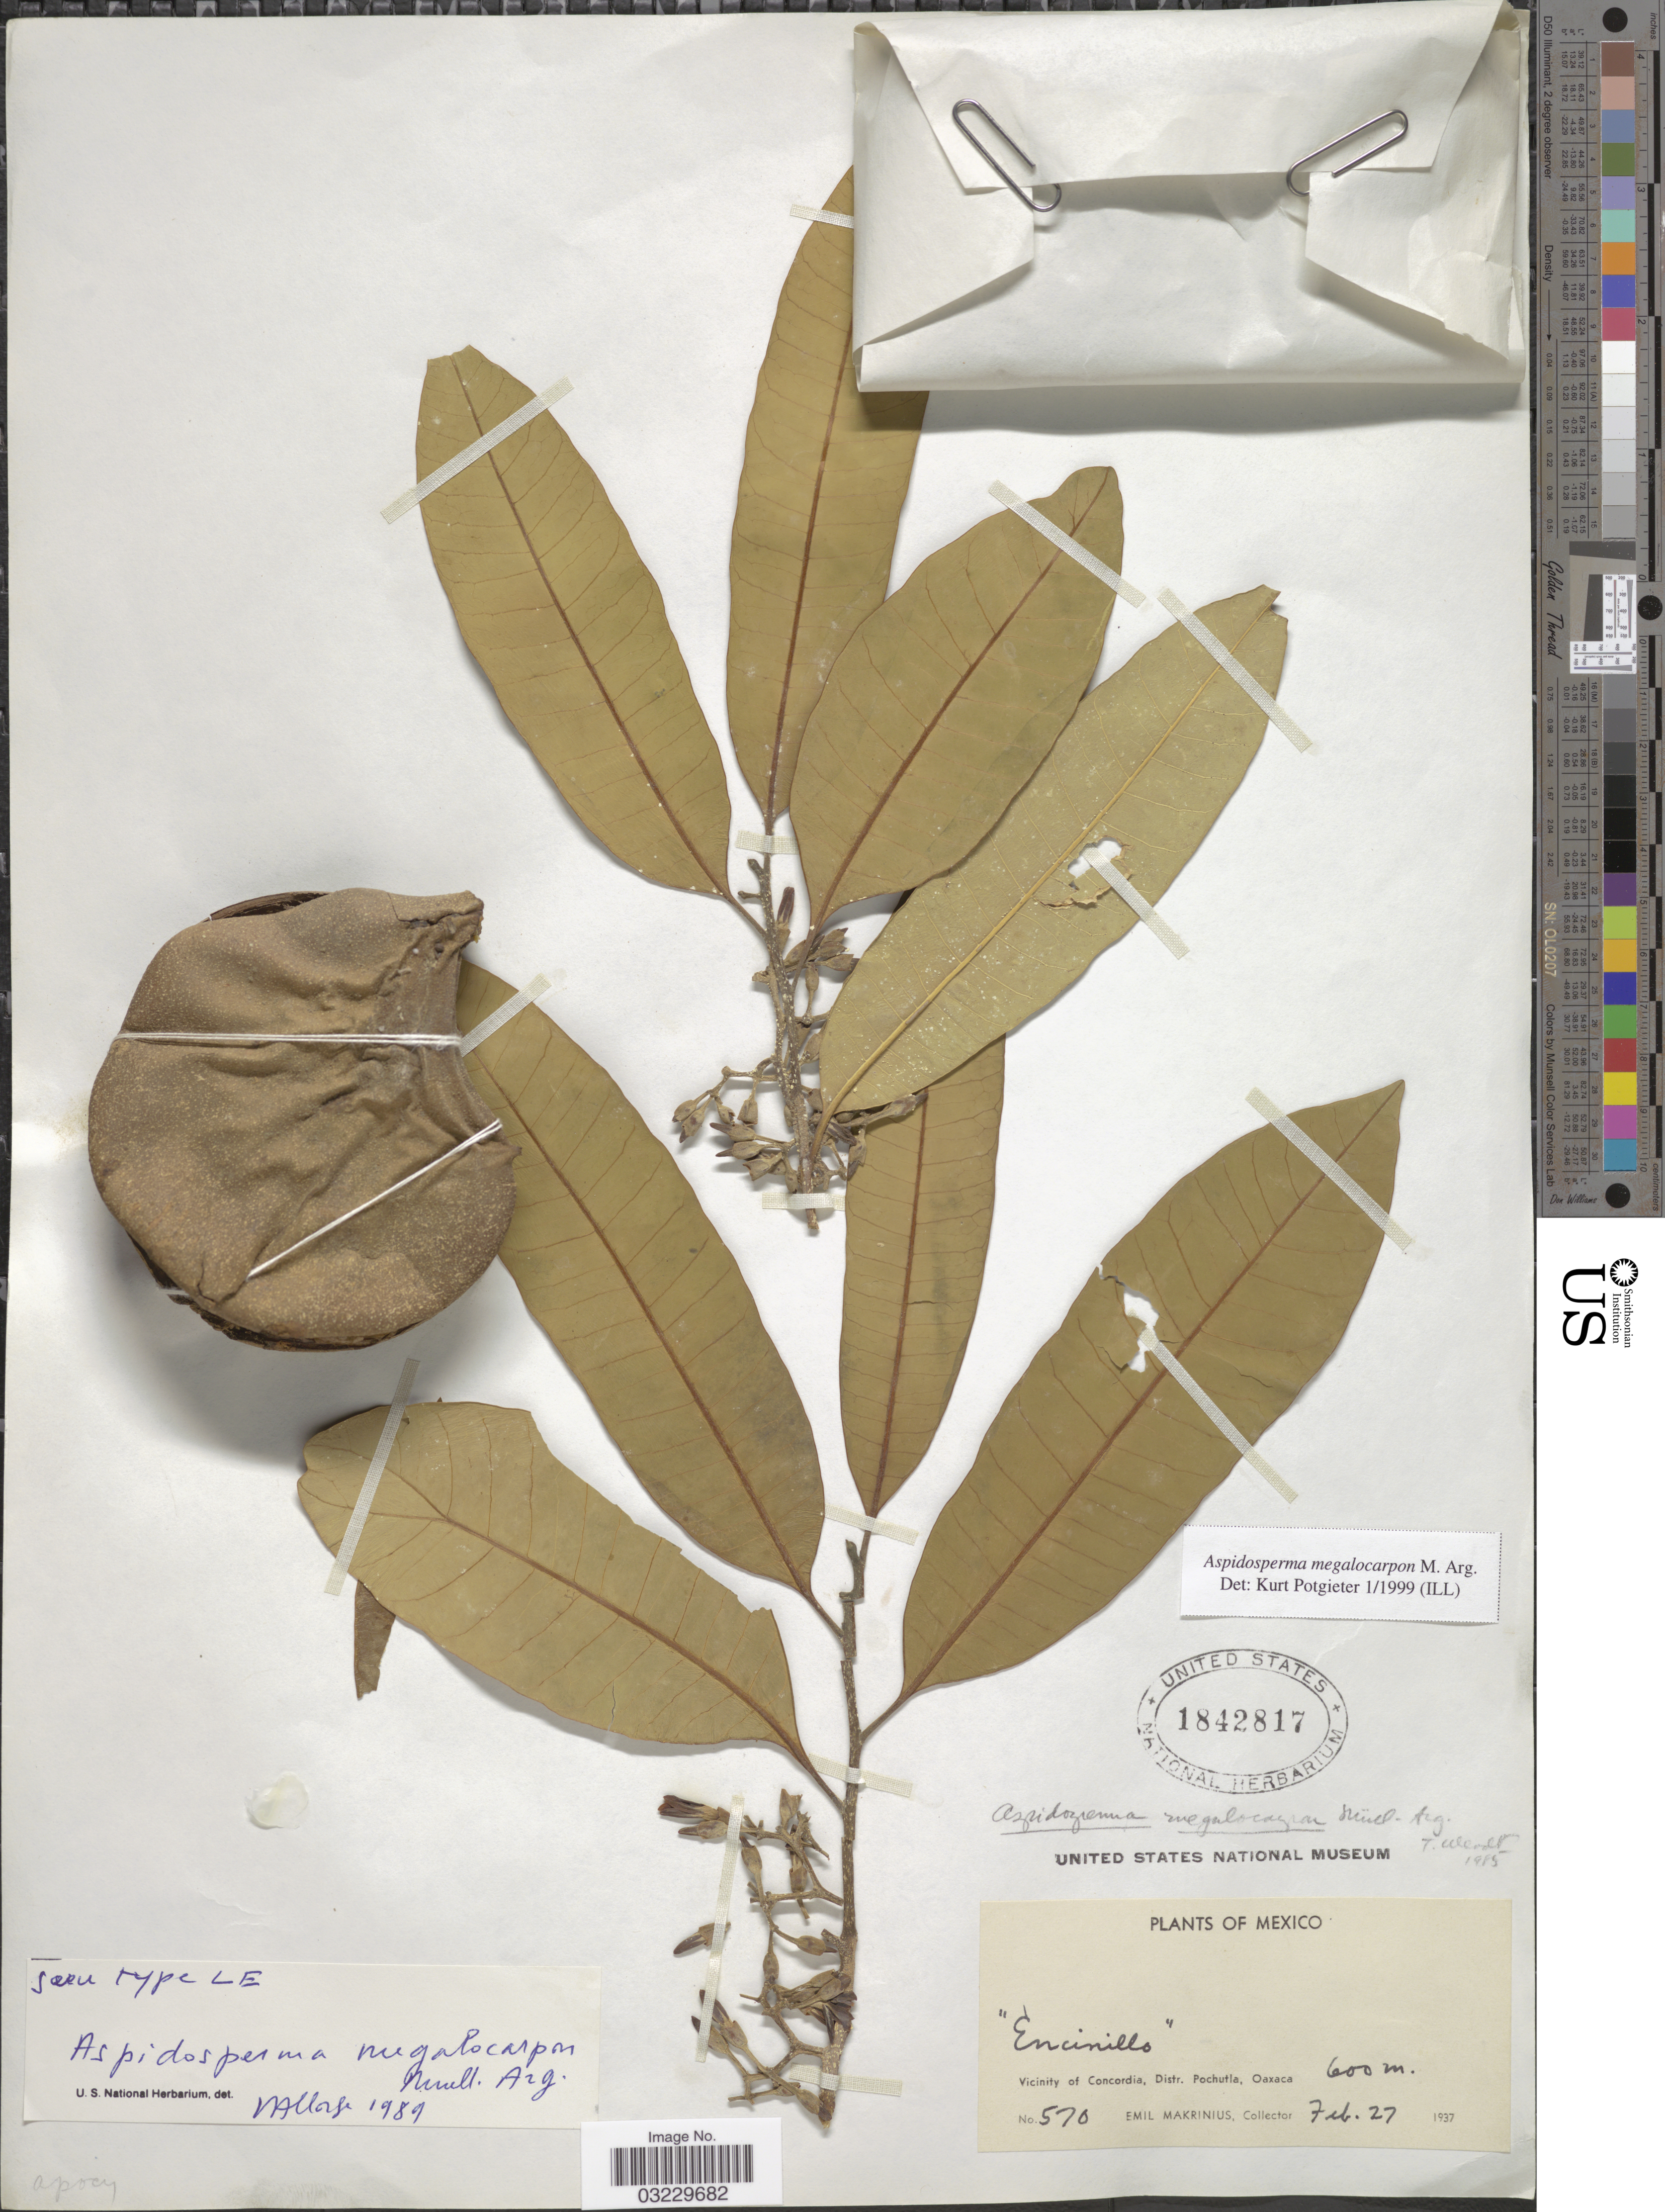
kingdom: Plantae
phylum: Tracheophyta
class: Magnoliopsida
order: Gentianales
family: Apocynaceae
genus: Aspidosperma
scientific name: Aspidosperma megalocarpon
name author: Müll. Arg.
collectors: E. Makrinius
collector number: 570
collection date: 1937-02-27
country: Mexico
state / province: Oaxaca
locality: Vicinity of Concordia, Distr. Pochutla.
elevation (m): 600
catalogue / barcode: US 1842817